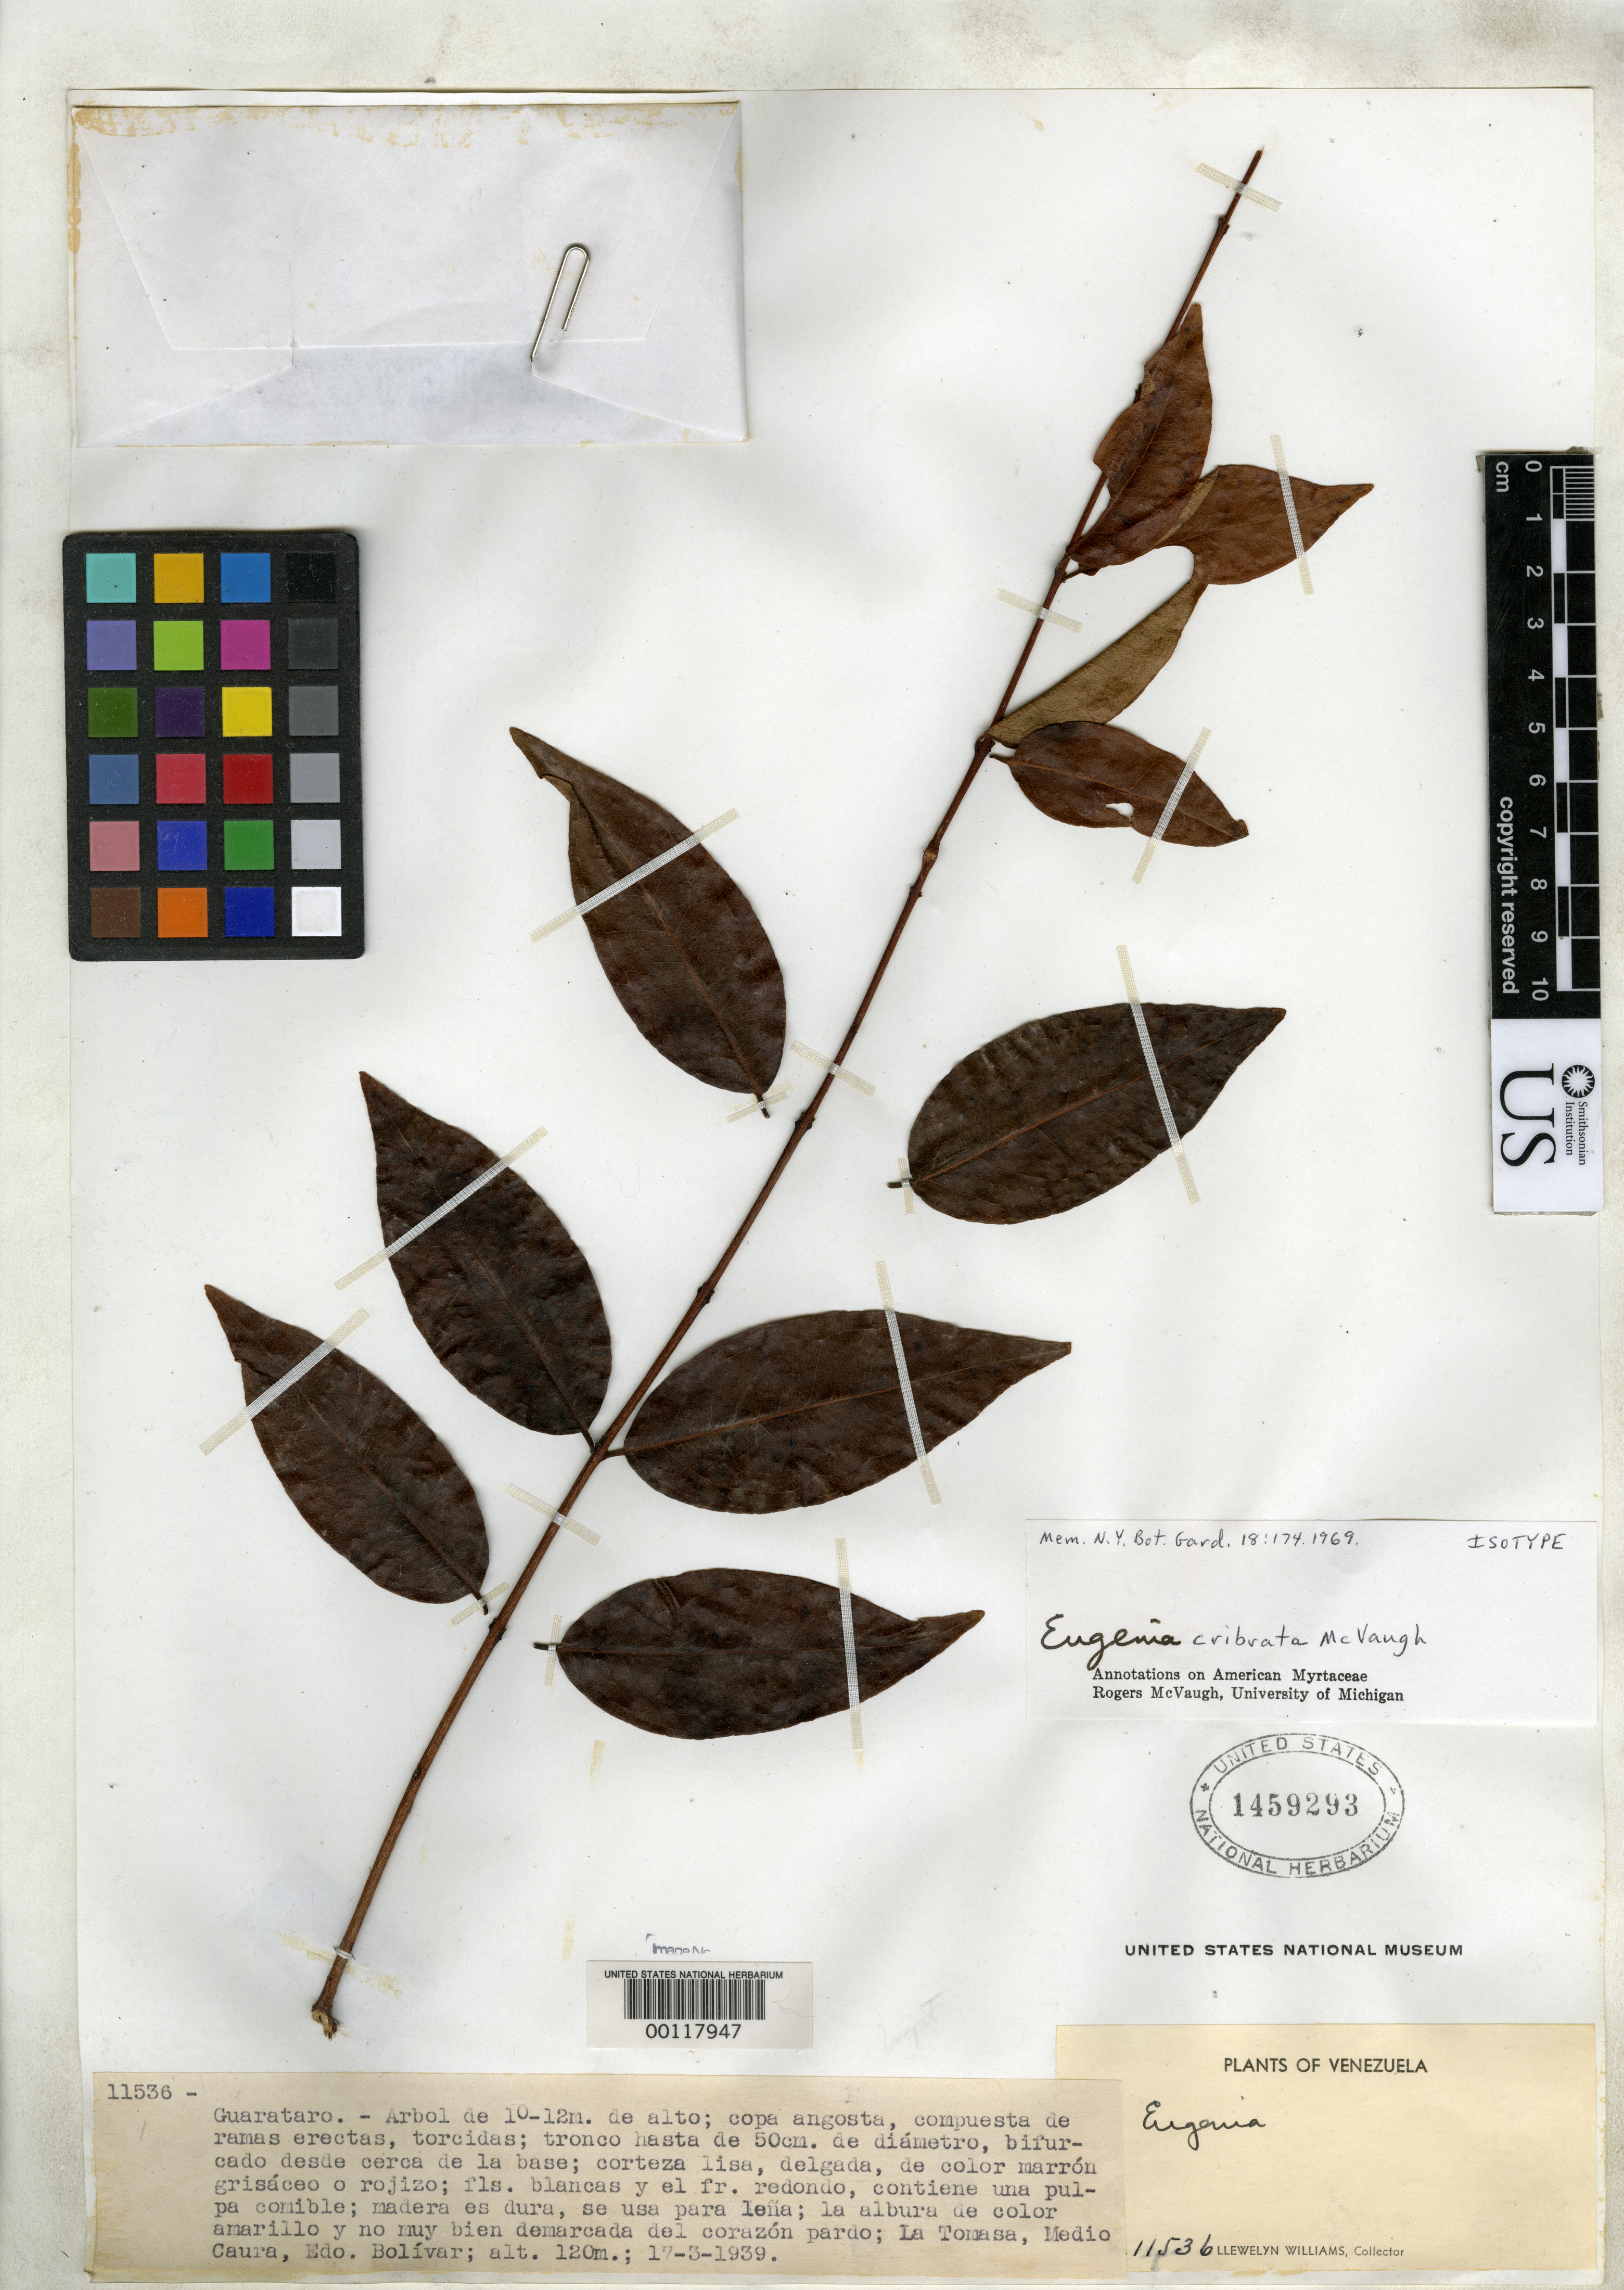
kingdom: Plantae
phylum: Tracheophyta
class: Magnoliopsida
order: Myrtales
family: Myrtaceae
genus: Eugenia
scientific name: Eugenia cribrata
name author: McVaugh in Maguire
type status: Isotype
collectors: Ll. Williams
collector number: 11536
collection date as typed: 17 Mar 1939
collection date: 1939-03-17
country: Venezuela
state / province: Bolivar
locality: La Tomasa, medio Caura.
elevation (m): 120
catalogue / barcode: US 1459293